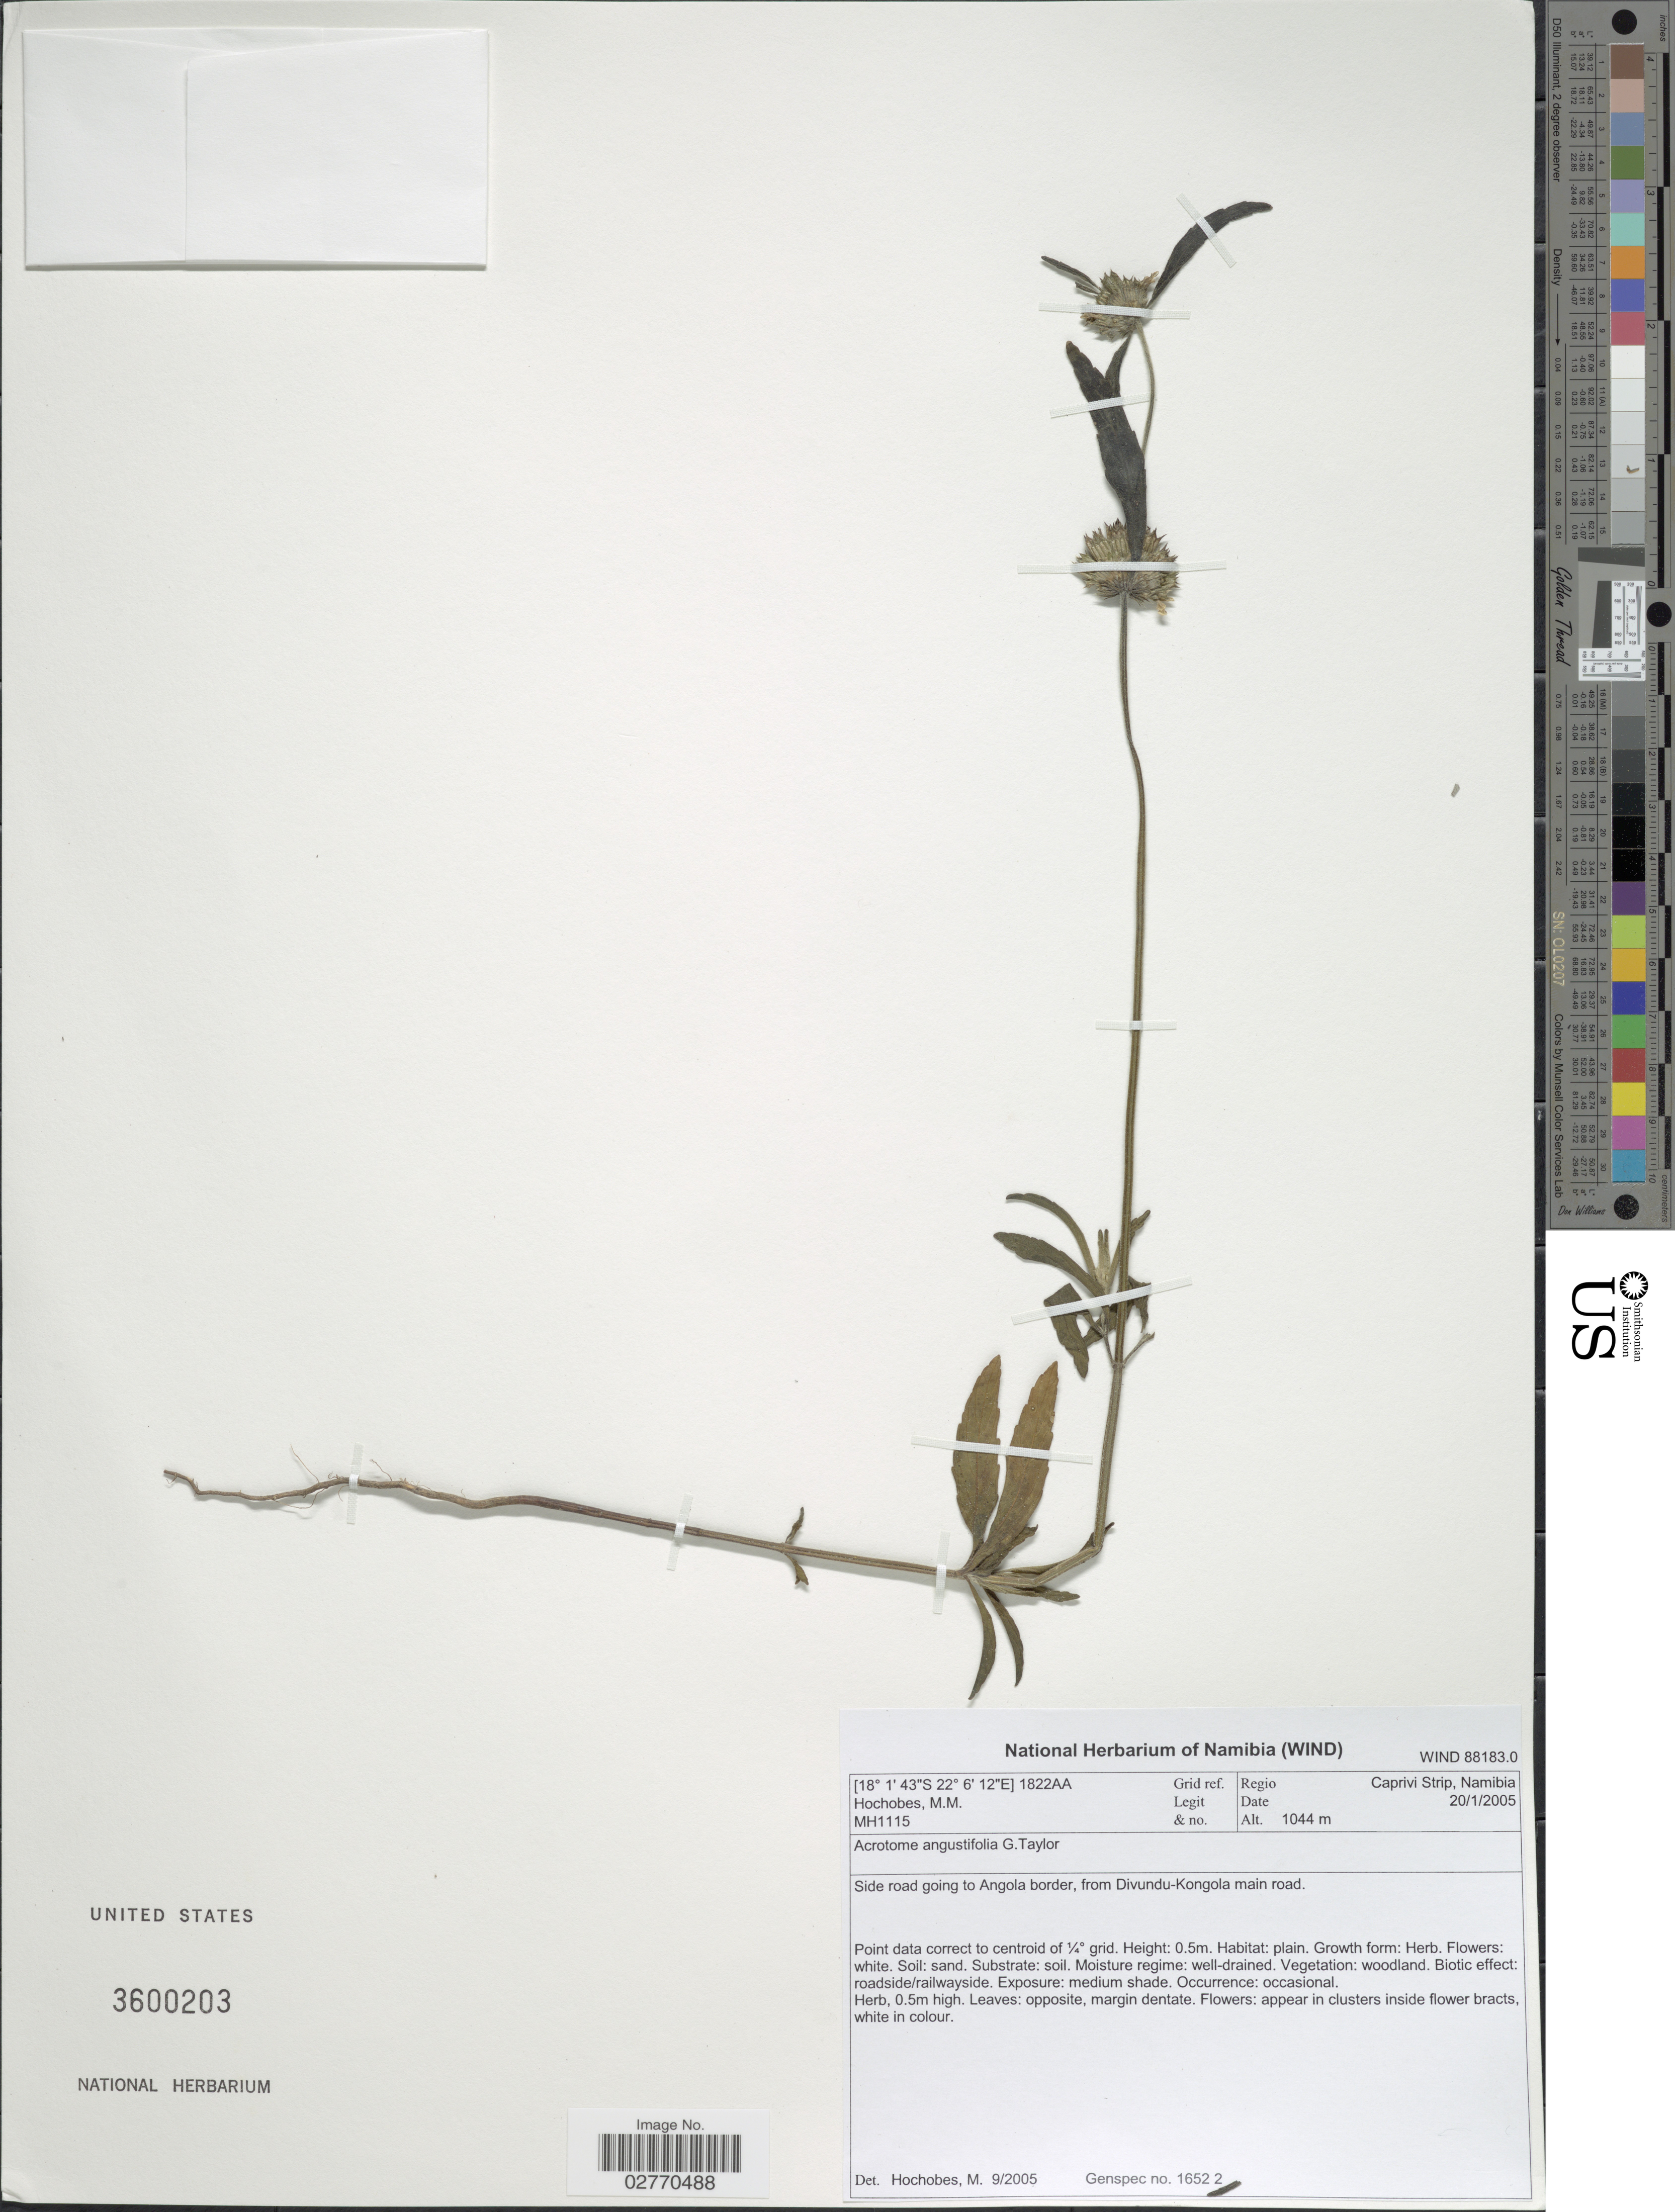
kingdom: Plantae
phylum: Tracheophyta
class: Magnoliopsida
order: Lamiales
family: Lamiaceae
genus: Acrotome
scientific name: Acrotome angustifolia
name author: G. Taylor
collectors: M. Hochobes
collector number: MH1115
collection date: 2005-01-20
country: Namibia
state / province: Caprivi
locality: Caprivi Strip, side road going to Angola border, from Divundu-Kongola main road. 1822AA Grid ref.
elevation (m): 1044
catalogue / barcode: US 3600203